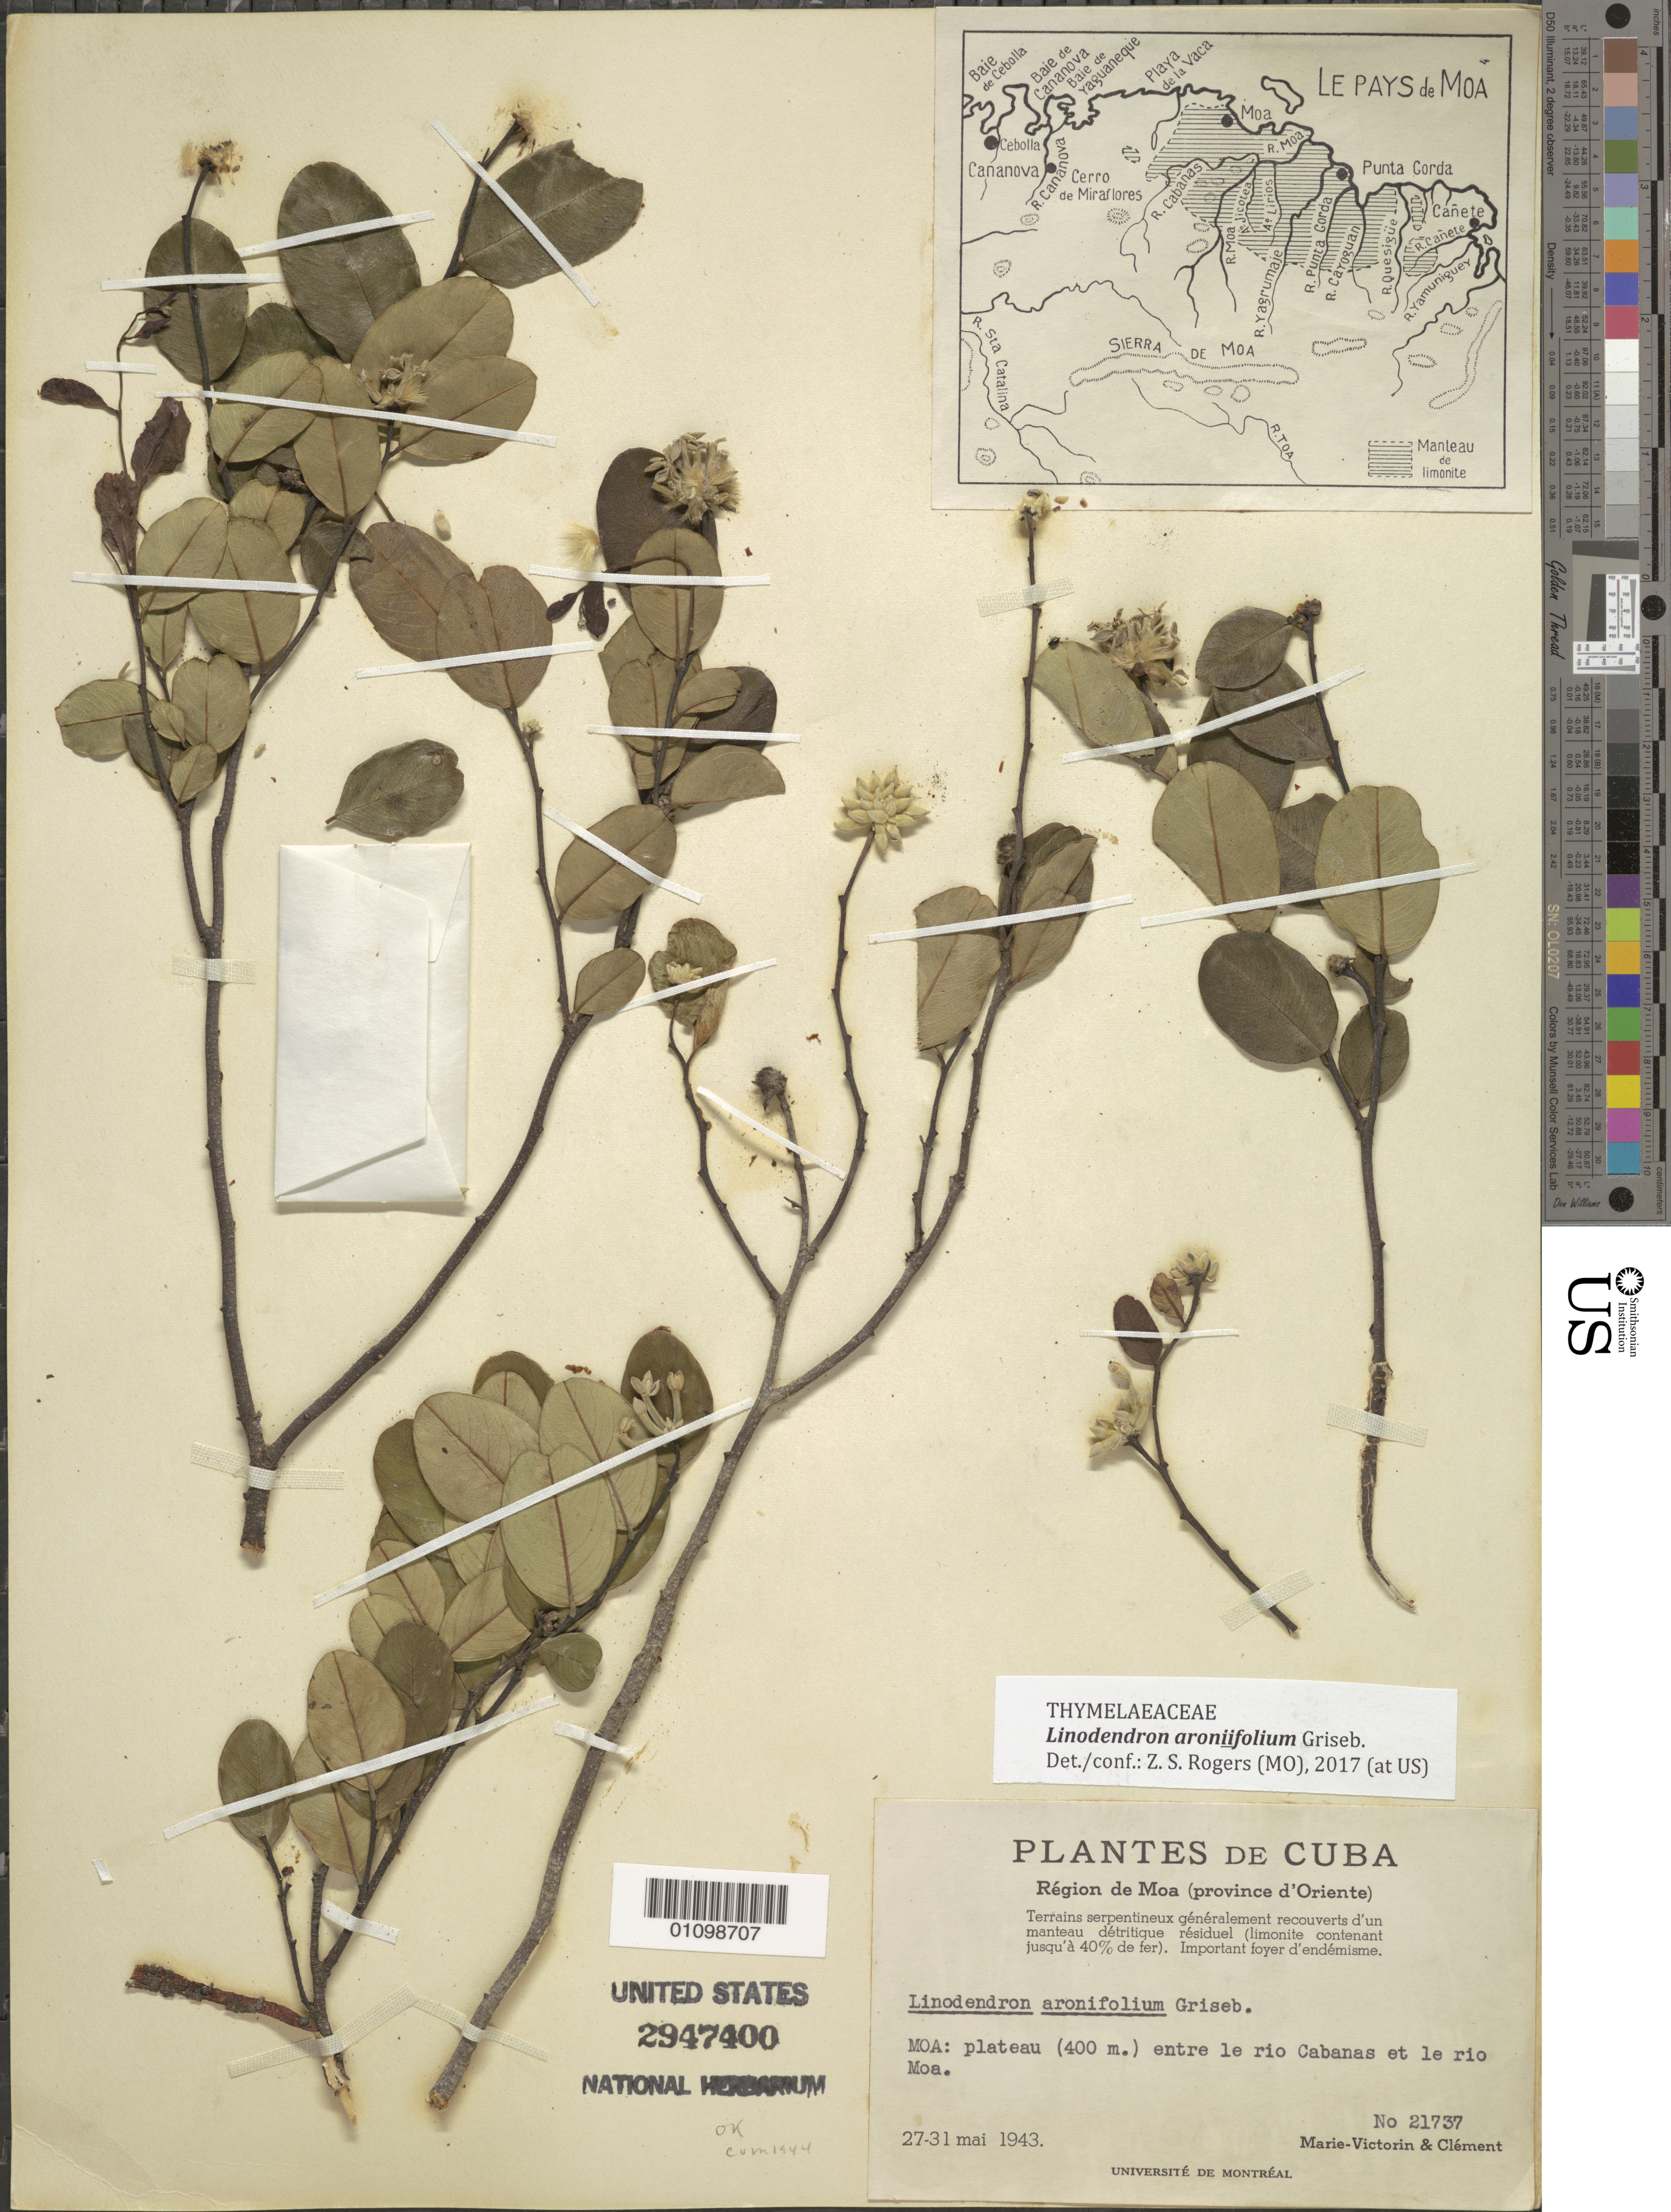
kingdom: Plantae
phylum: Tracheophyta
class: Magnoliopsida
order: Malvales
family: Thymelaeaceae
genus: Linodendron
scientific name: Linodendron aroniifolium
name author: Griseb.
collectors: Fr. Marie-Victorin & B. Clement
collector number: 21737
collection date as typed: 27 May 1943 to 31 May 1943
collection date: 1943-05-27/1943-05-31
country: Cuba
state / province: Holguín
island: Cuba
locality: Terrains serpentineux generalement recouverts d' un manteau detritique residuel limonite contenant jusqu' a 40% de fer Important foyer d' endemimse Moa: plateau entre le rio Cabanas et le rio Moa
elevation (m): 400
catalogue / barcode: US 2947400